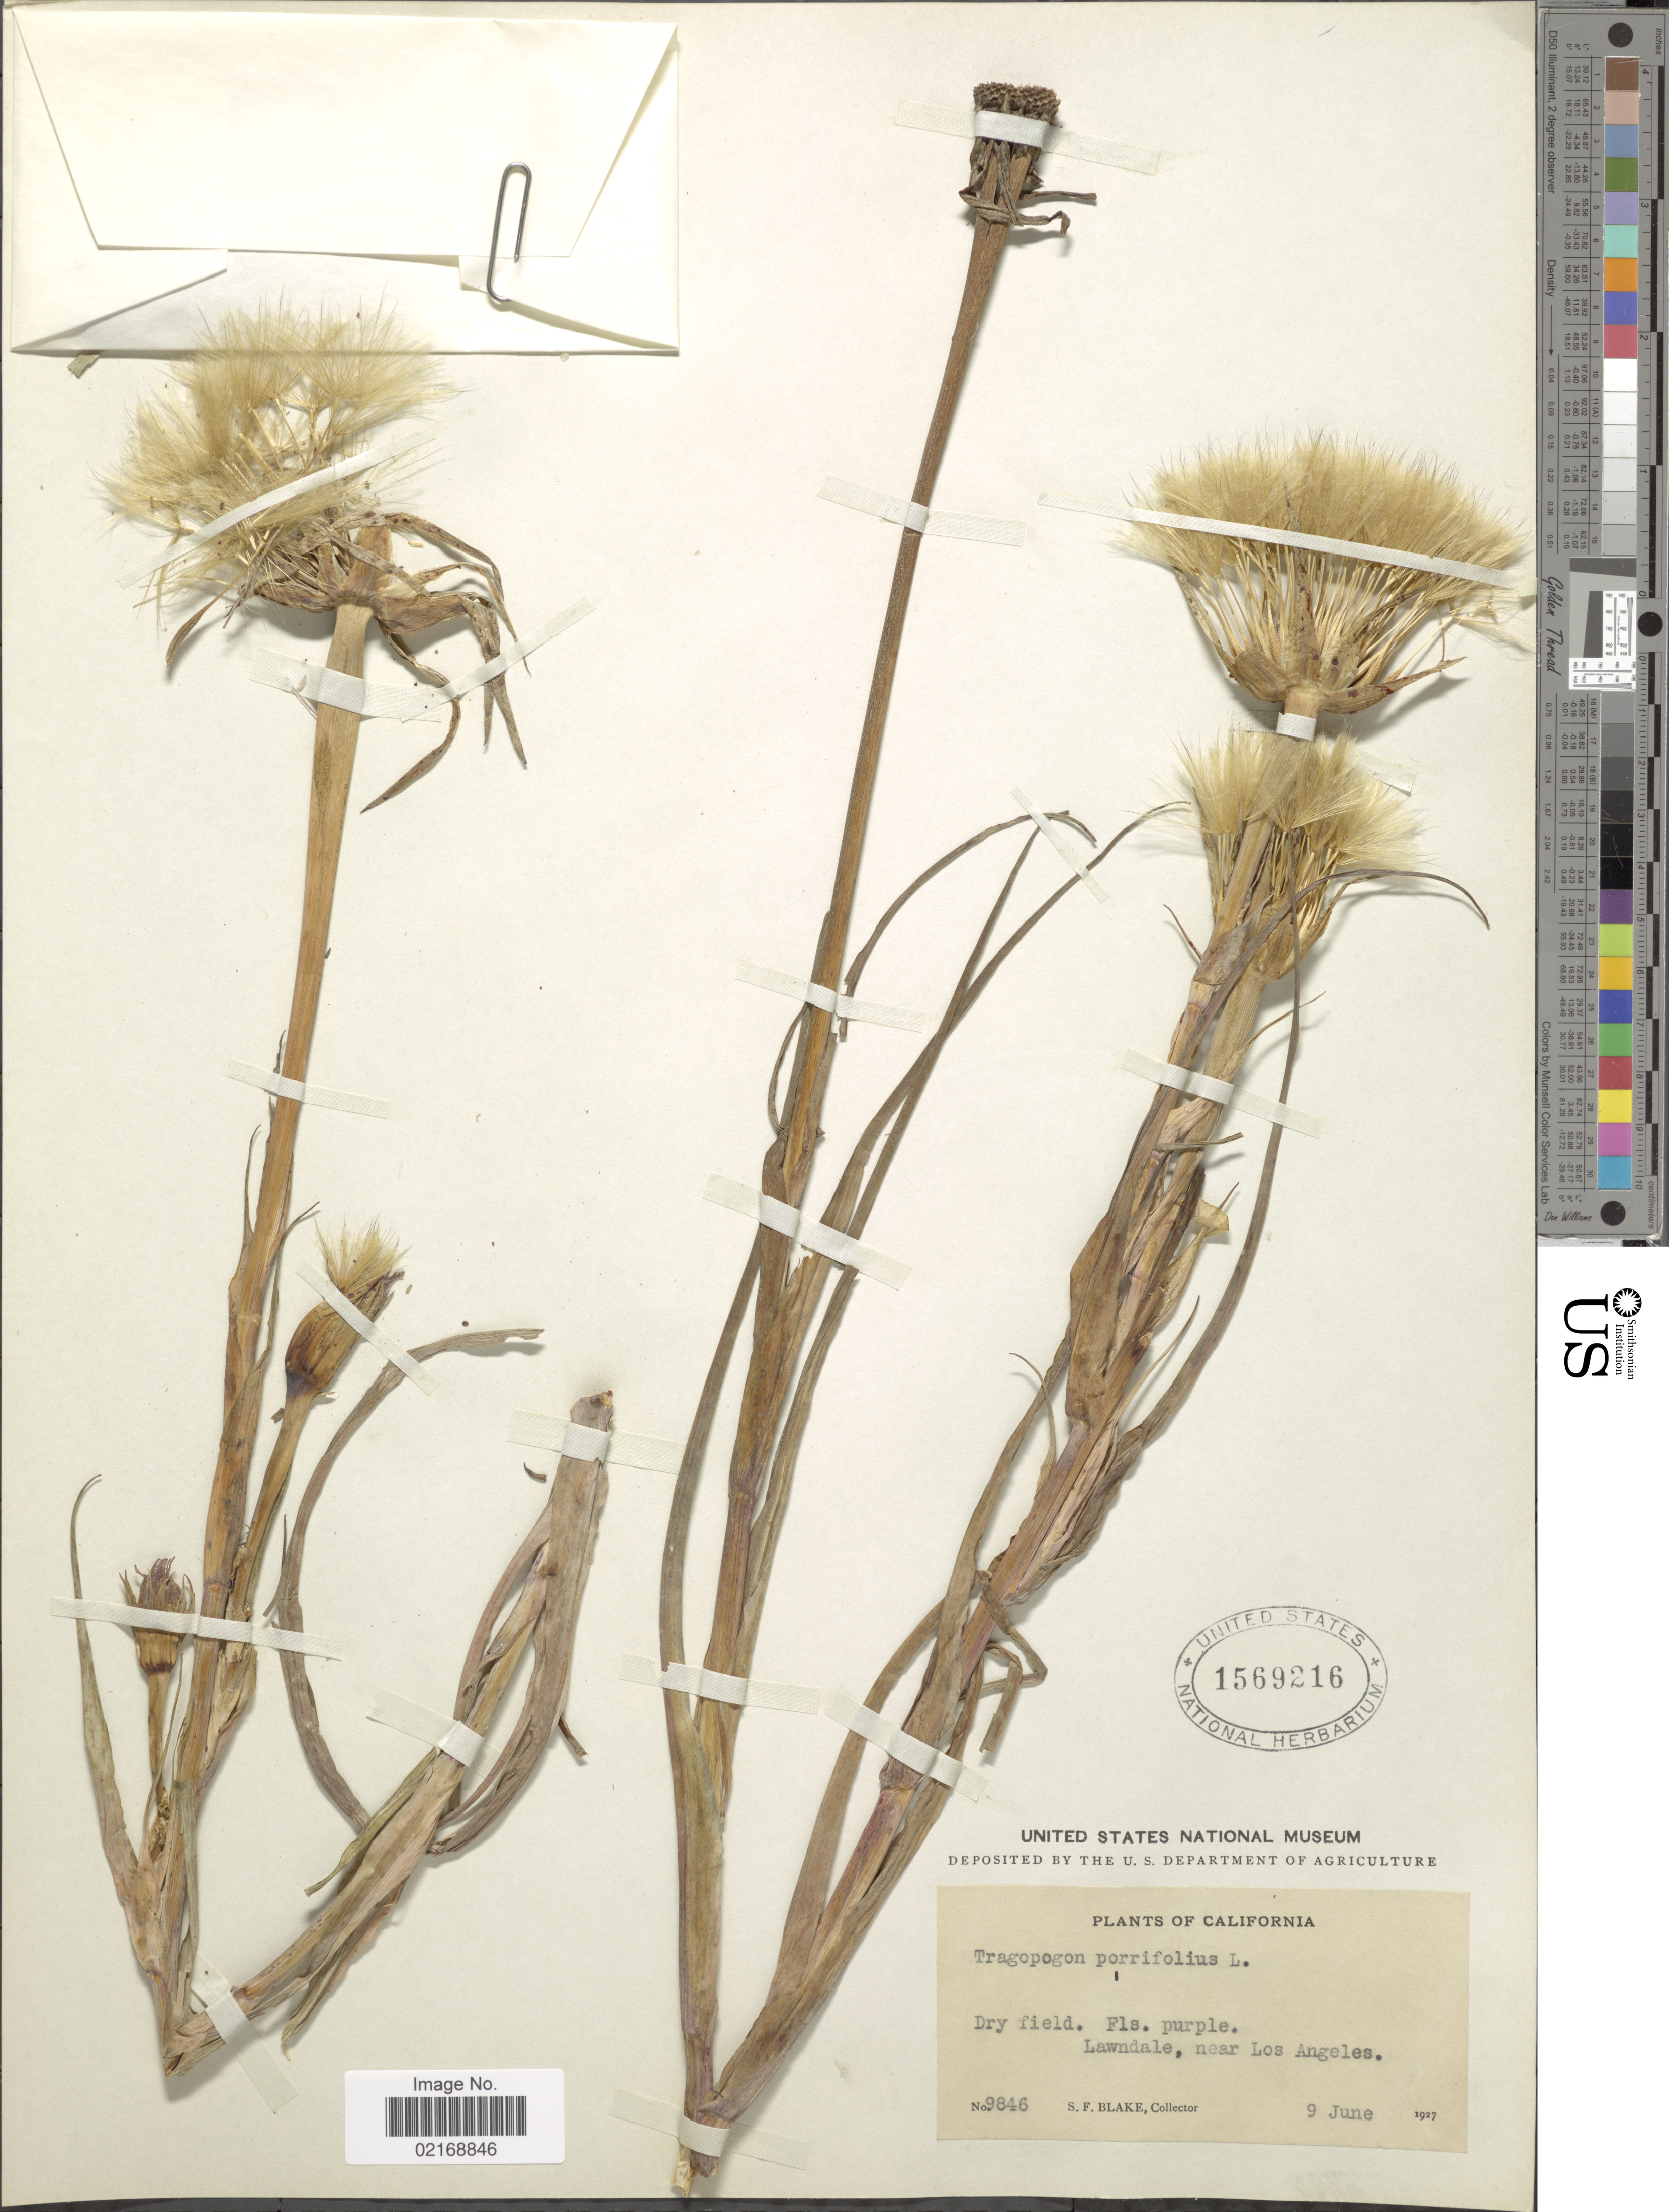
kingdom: Plantae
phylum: Tracheophyta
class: Magnoliopsida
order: Asterales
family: Asteraceae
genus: Tragopogon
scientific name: Tragopogon porrifolius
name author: L.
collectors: S. Blake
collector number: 9846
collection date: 1927-06-09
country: United States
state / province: California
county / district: Los Angeles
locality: Lawndale, near Los Angeles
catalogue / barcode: US 1569216